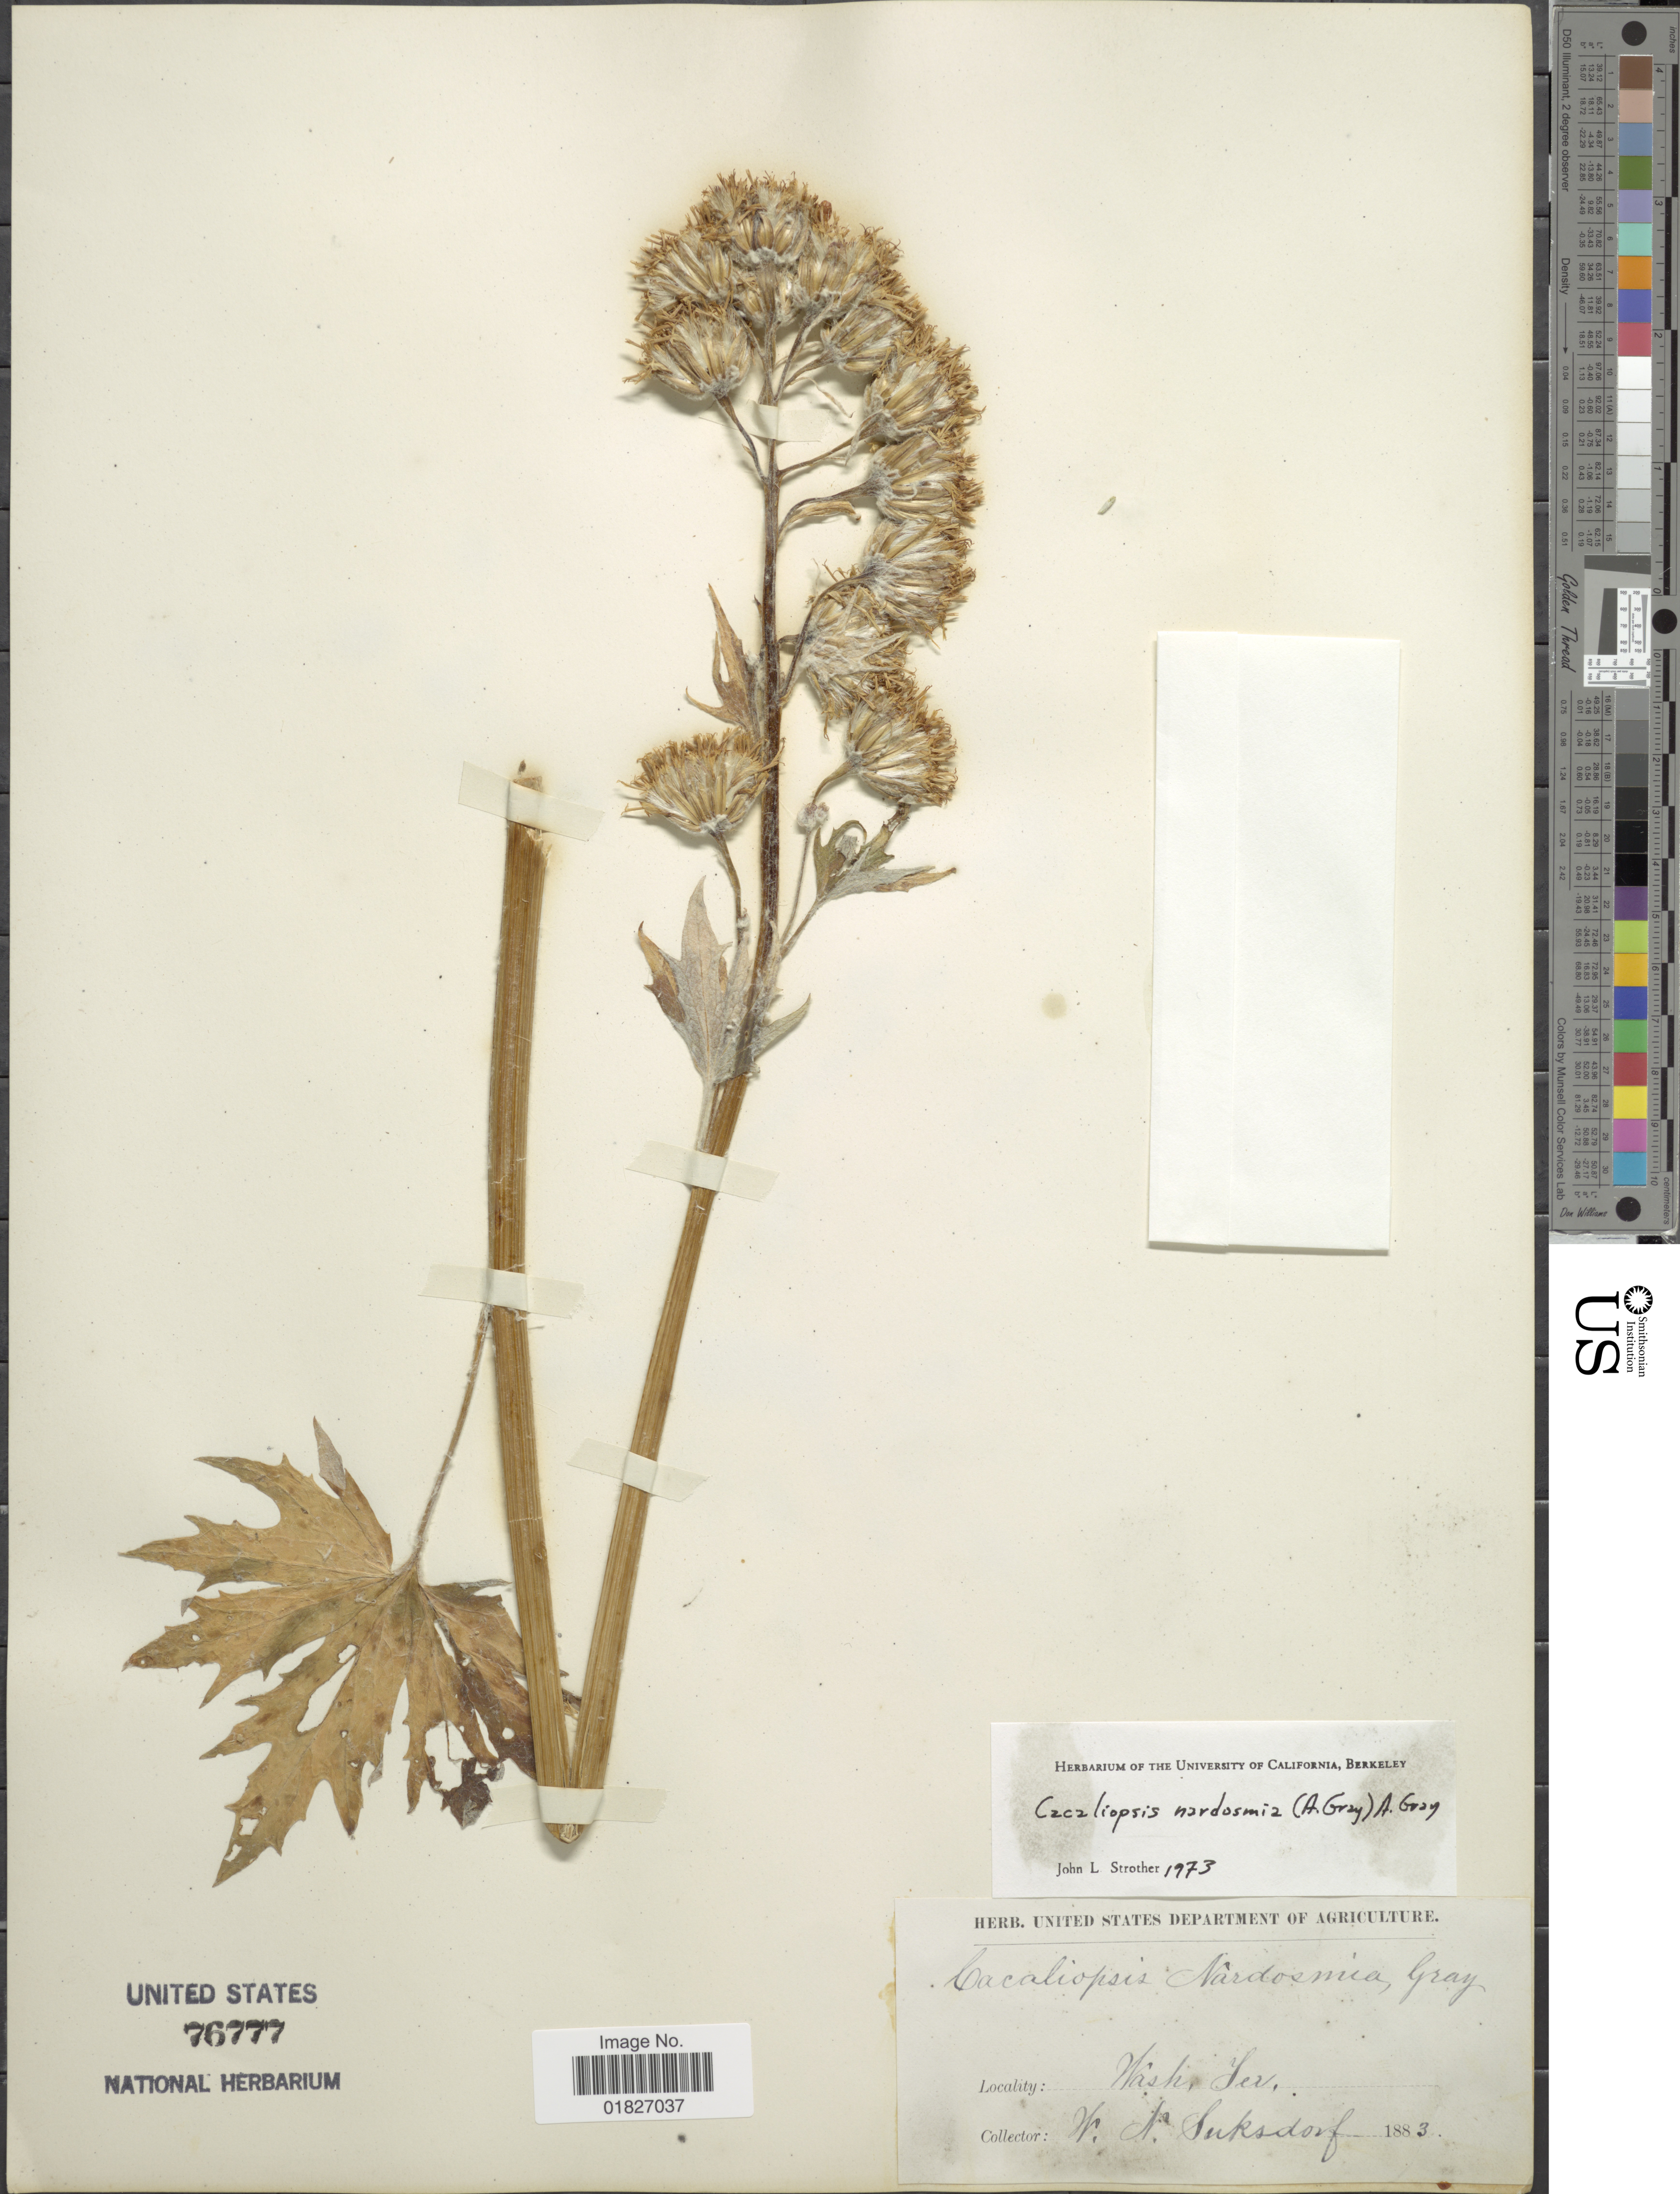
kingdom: Plantae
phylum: Tracheophyta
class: Magnoliopsida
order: Asterales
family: Asteraceae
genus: Cacaliopsis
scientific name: Cacaliopsis nardosmia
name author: A. Gray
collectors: W. N. Suksdorf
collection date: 1883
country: United States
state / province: Washington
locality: Wash. Ter.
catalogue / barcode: US 76777